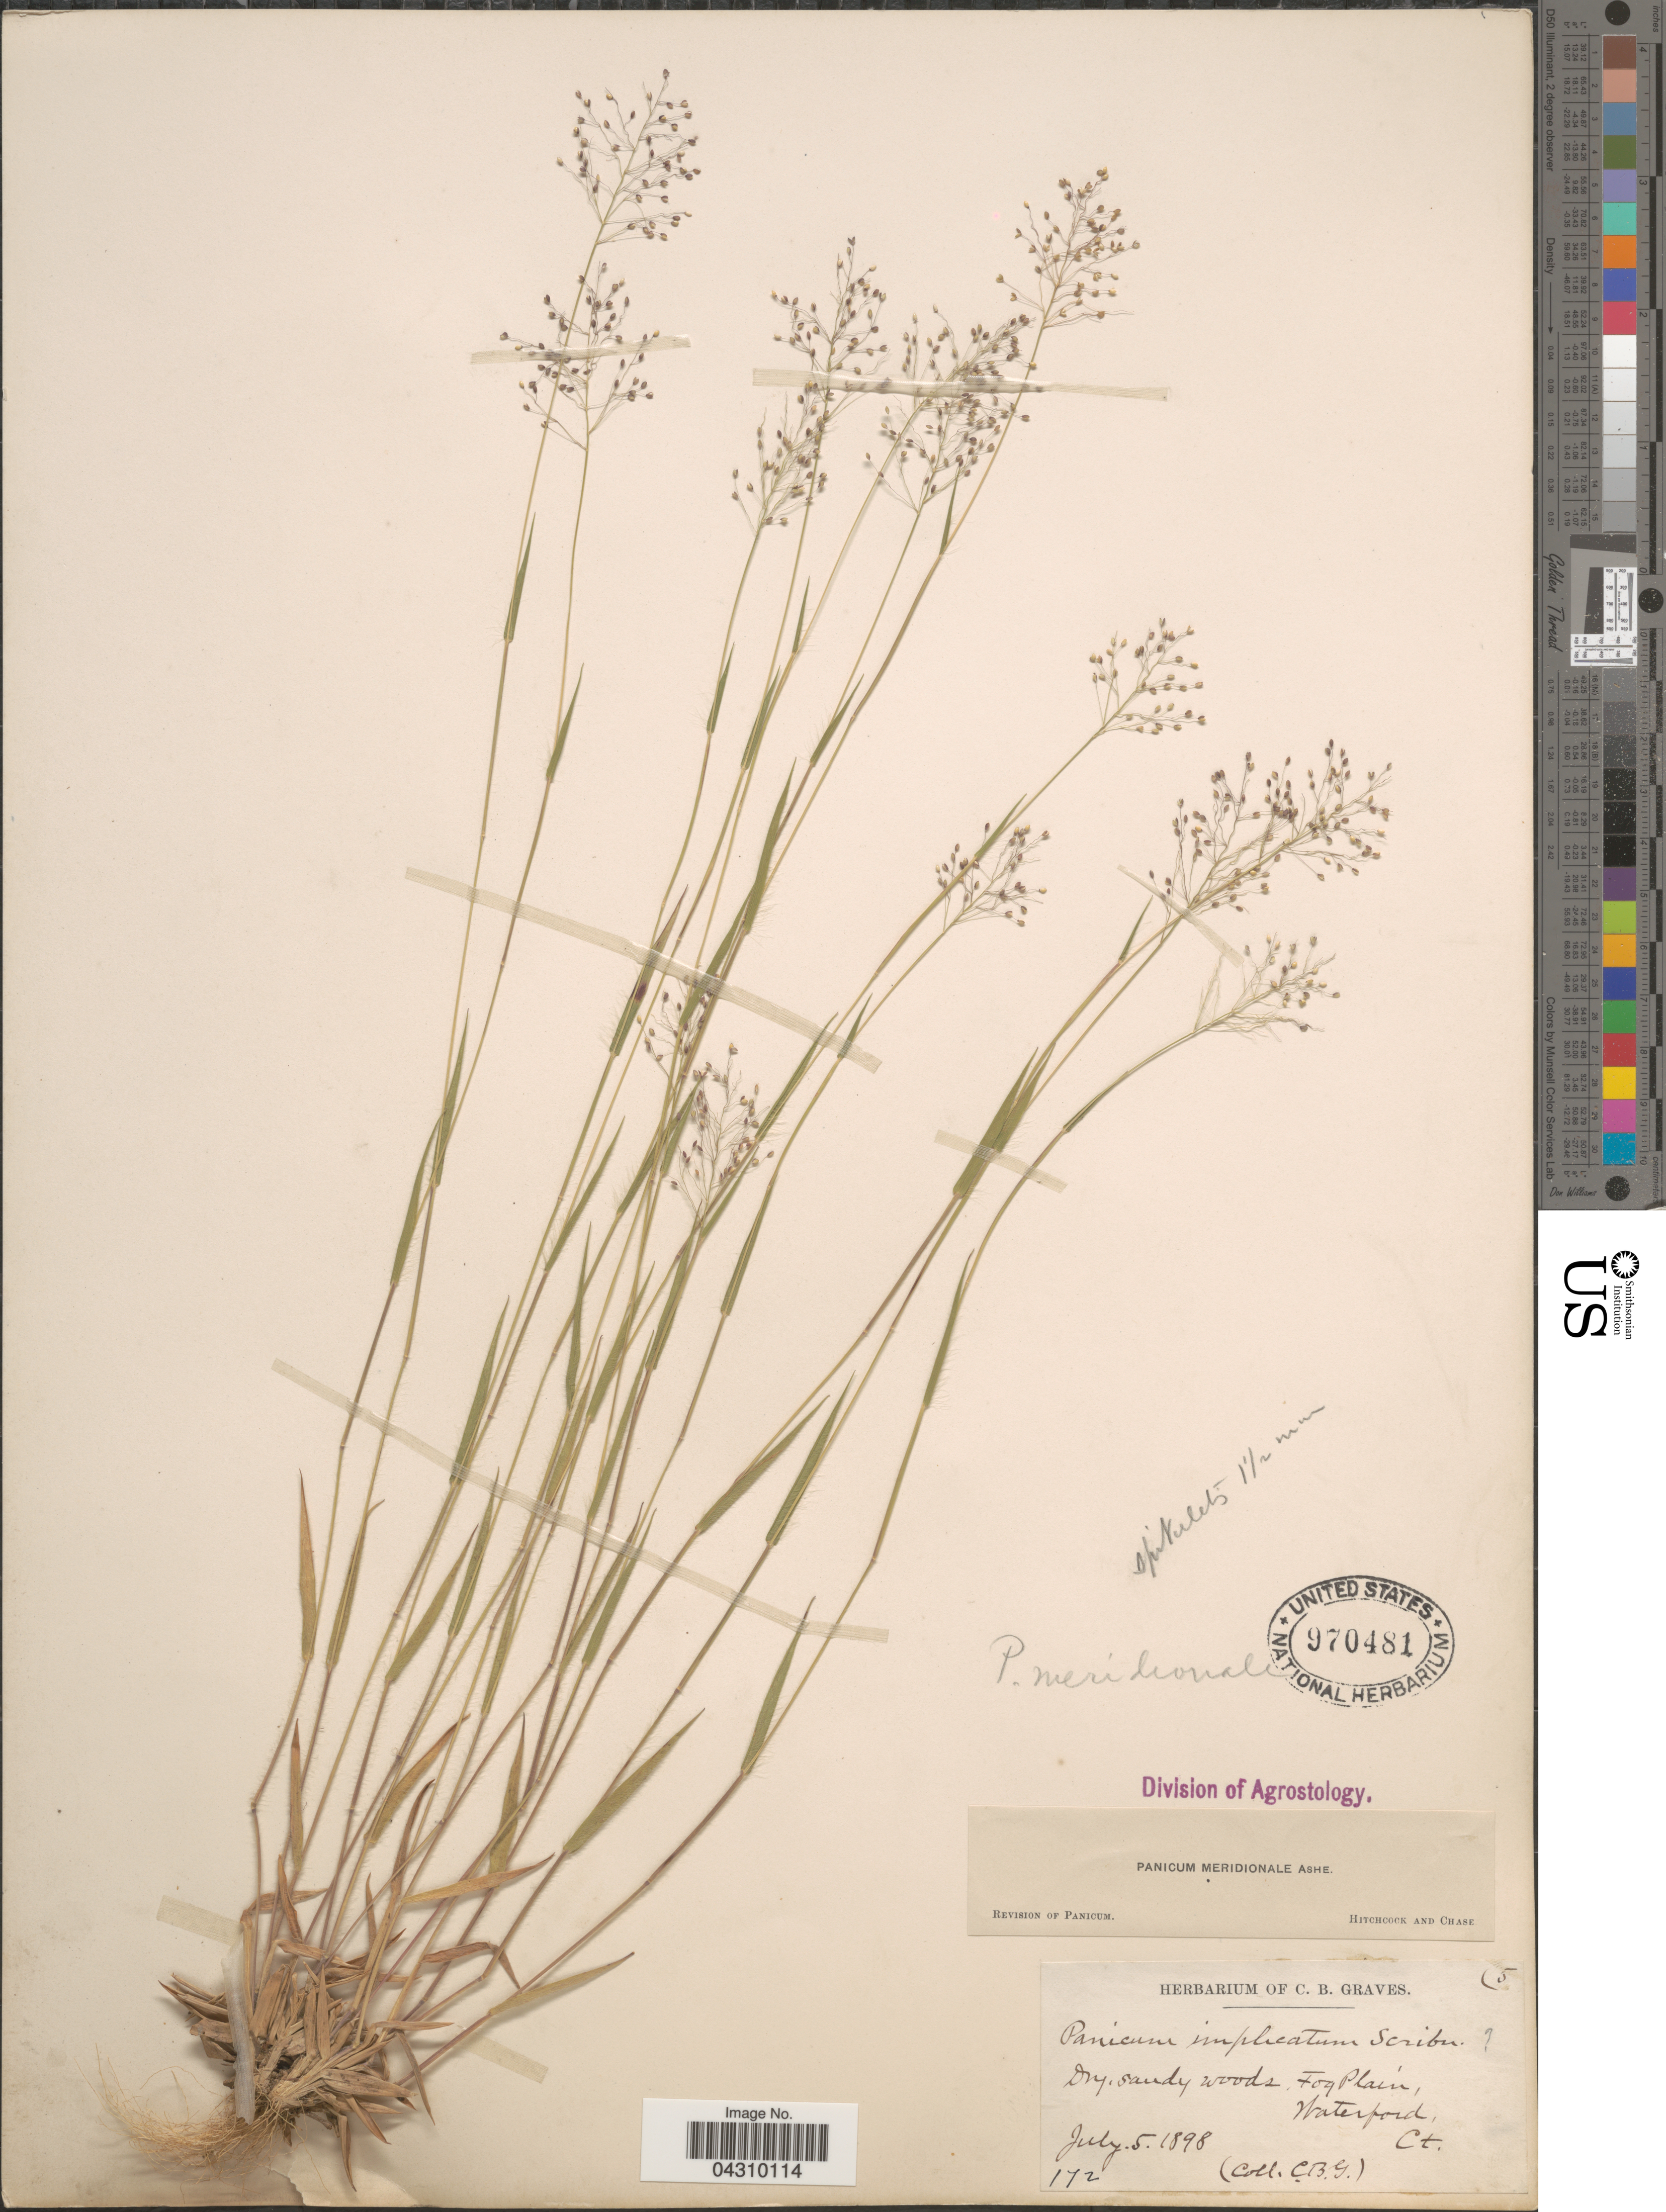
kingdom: Plantae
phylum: Tracheophyta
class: Liliopsida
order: Poales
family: Poaceae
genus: Dichanthelium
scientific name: Dichanthelium acuminatum var. acuminatum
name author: (Sw.) Gould & C.A. Clark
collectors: C. Graves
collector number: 172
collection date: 1898-07-05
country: United States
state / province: Connecticut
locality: Waterford.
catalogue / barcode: US 970481